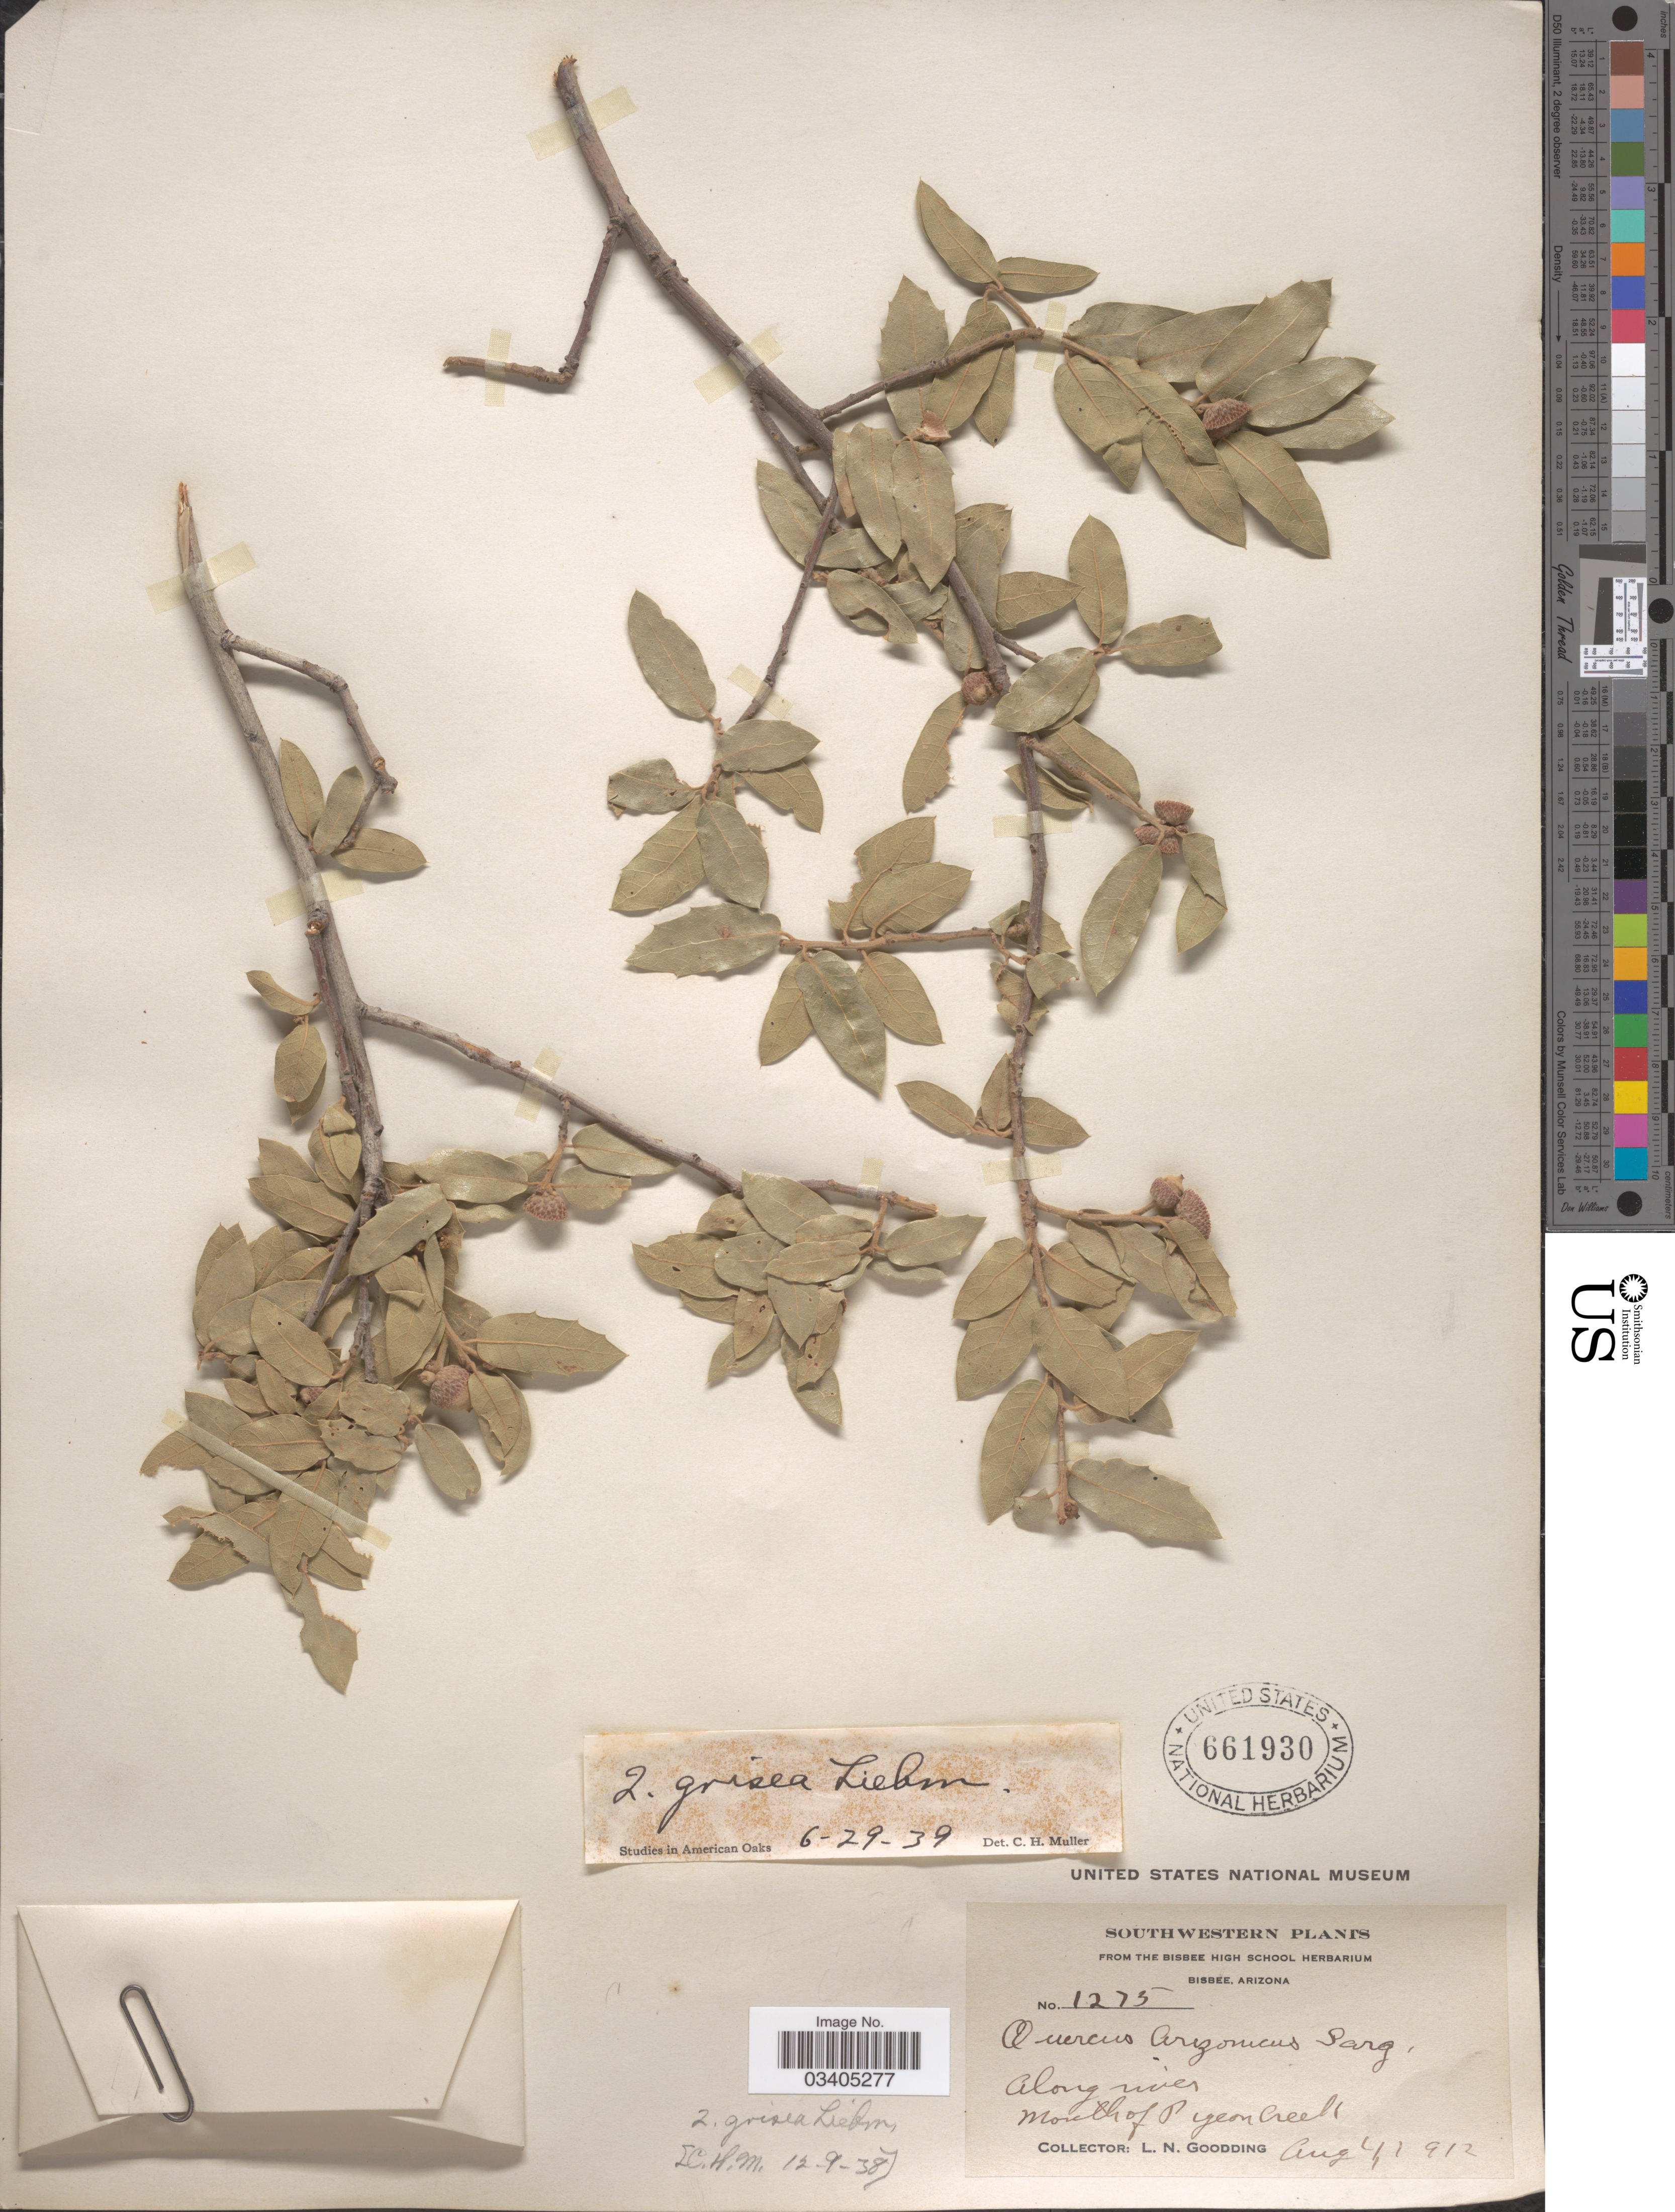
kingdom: Plantae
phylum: Tracheophyta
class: Magnoliopsida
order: Fagales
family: Fagaceae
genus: Quercus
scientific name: Quercus grisea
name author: Liebm.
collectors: L. N. Goodding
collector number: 1275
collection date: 1912-08-04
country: United States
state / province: Arizona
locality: Along river. Mouth of Pigeon Creek.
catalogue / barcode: US 661930